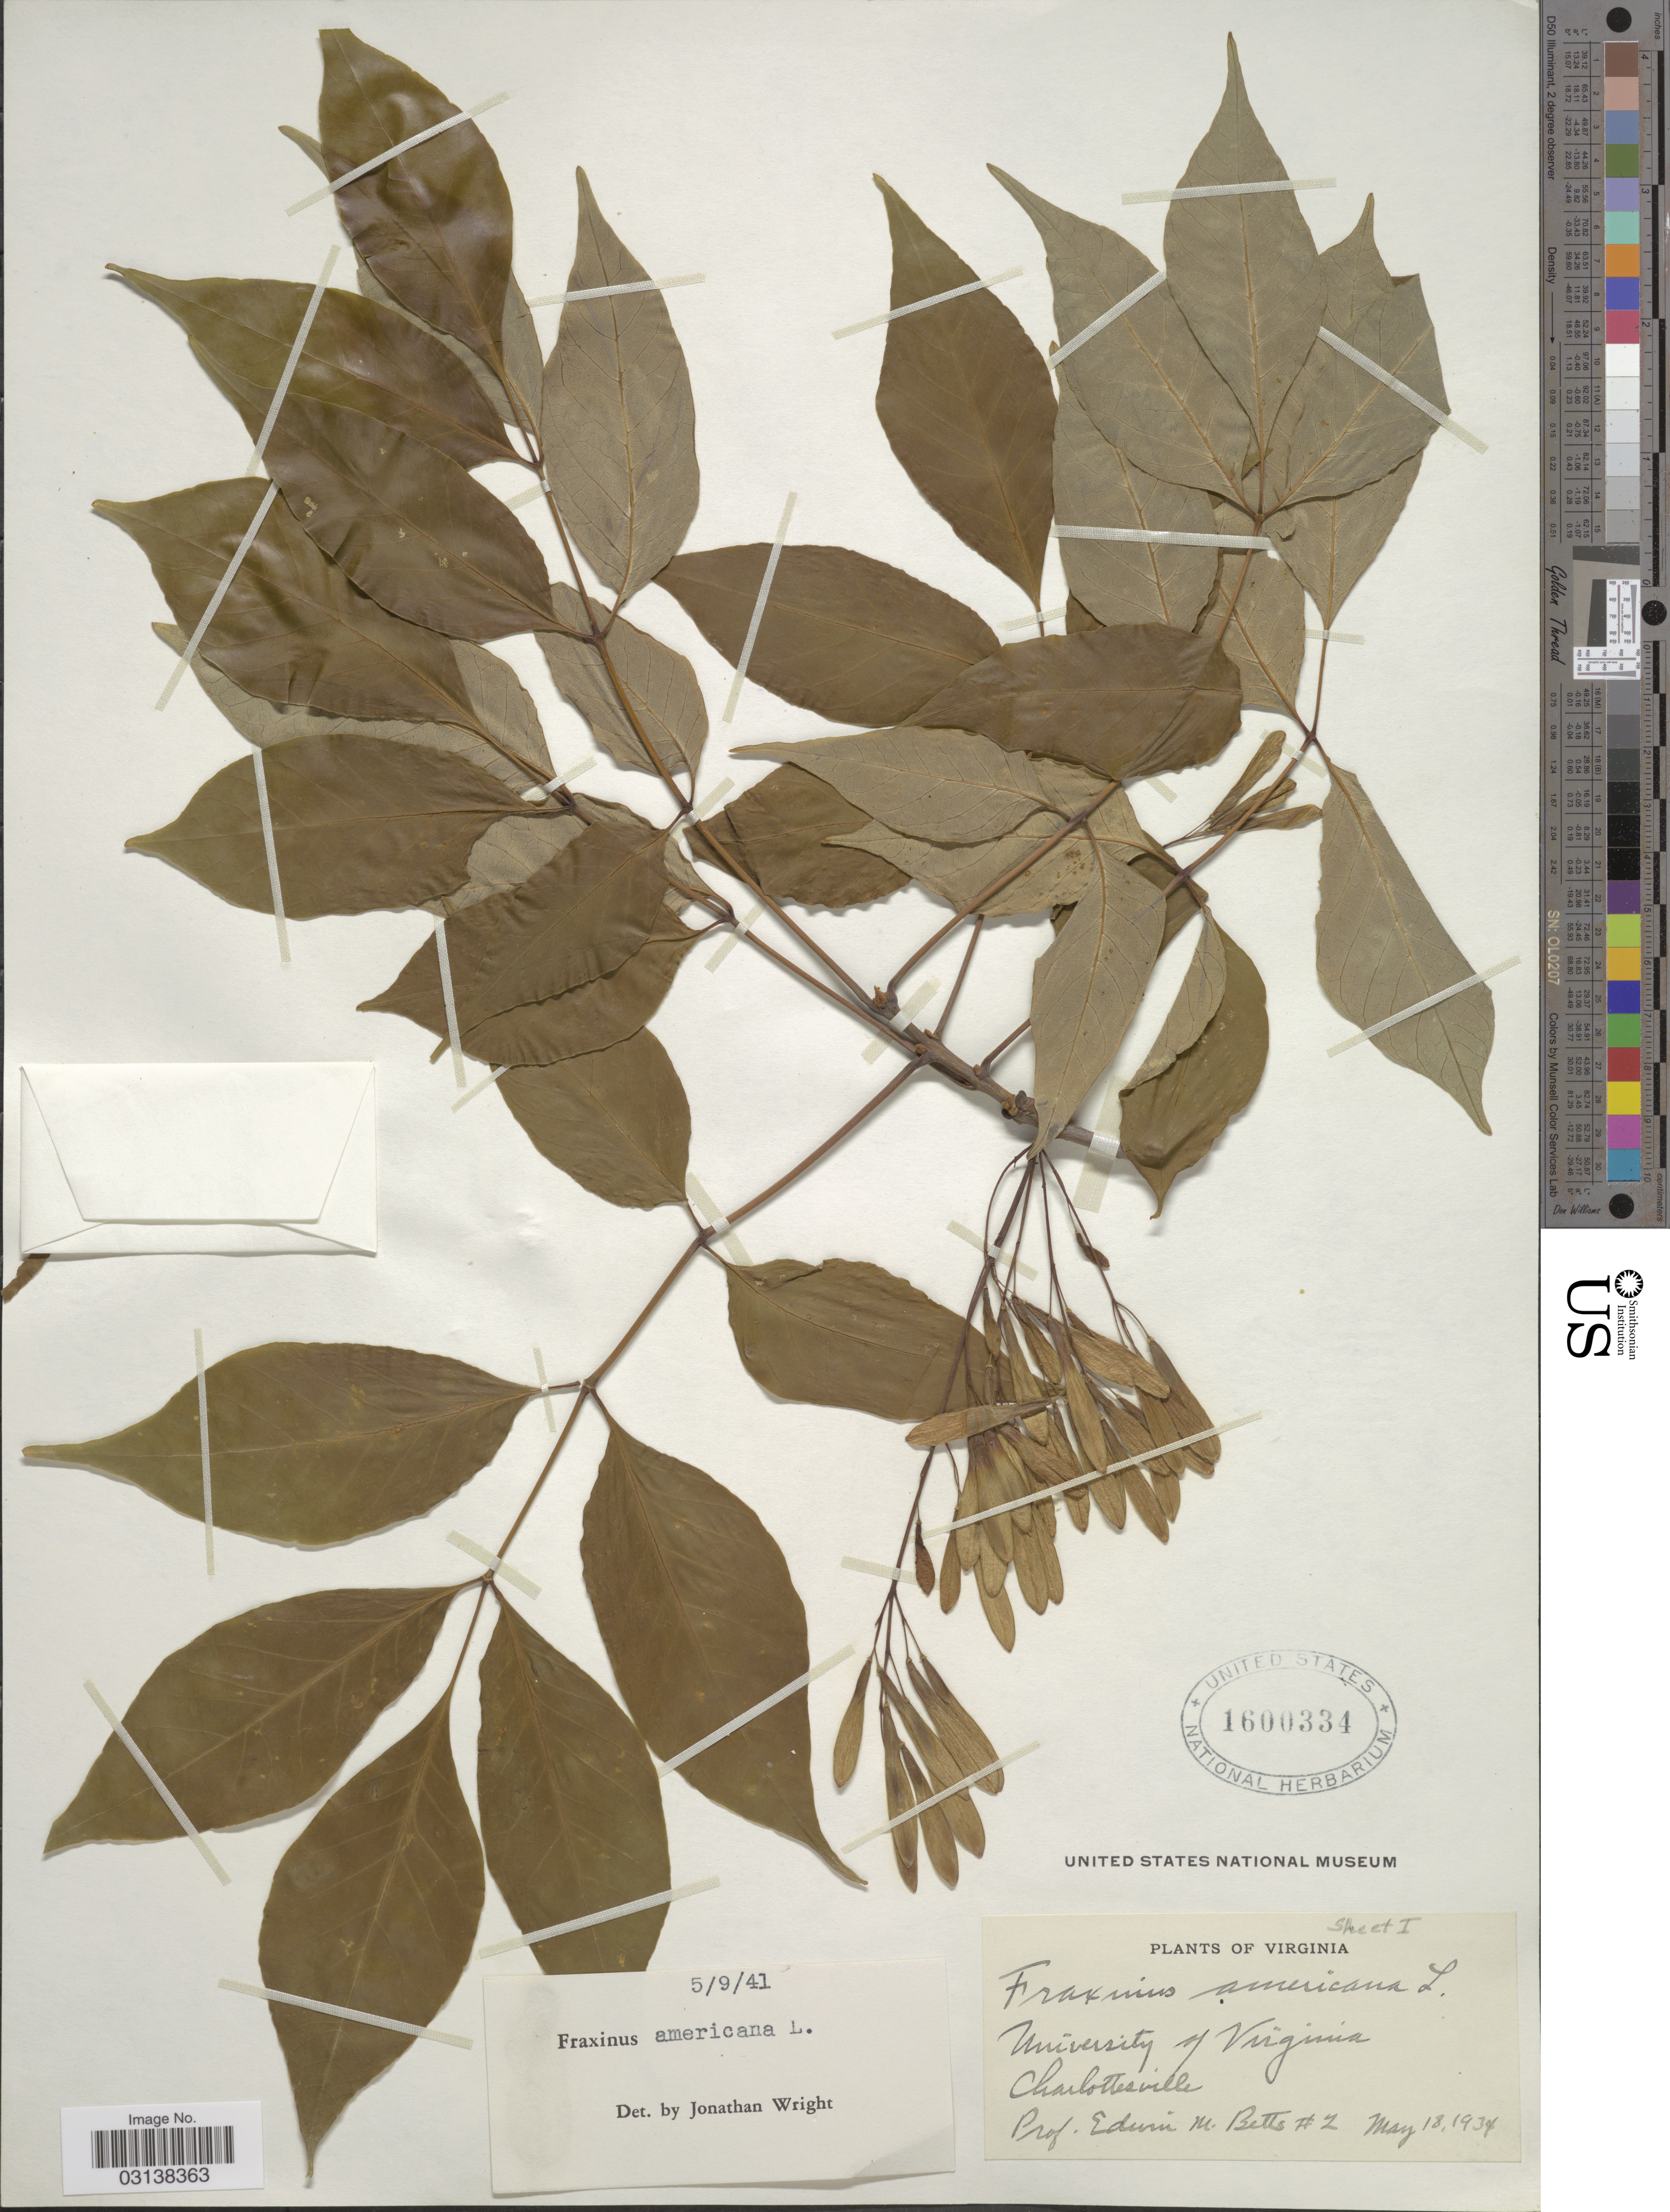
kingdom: Plantae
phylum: Tracheophyta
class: Magnoliopsida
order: Lamiales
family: Oleaceae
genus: Fraxinus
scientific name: Fraxinus americana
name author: L.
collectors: E. Betts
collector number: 2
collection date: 1934-05-18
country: United States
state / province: Virginia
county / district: City of Charlottesville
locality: University of Virginia, Charlottesville.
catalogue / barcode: US 1600334